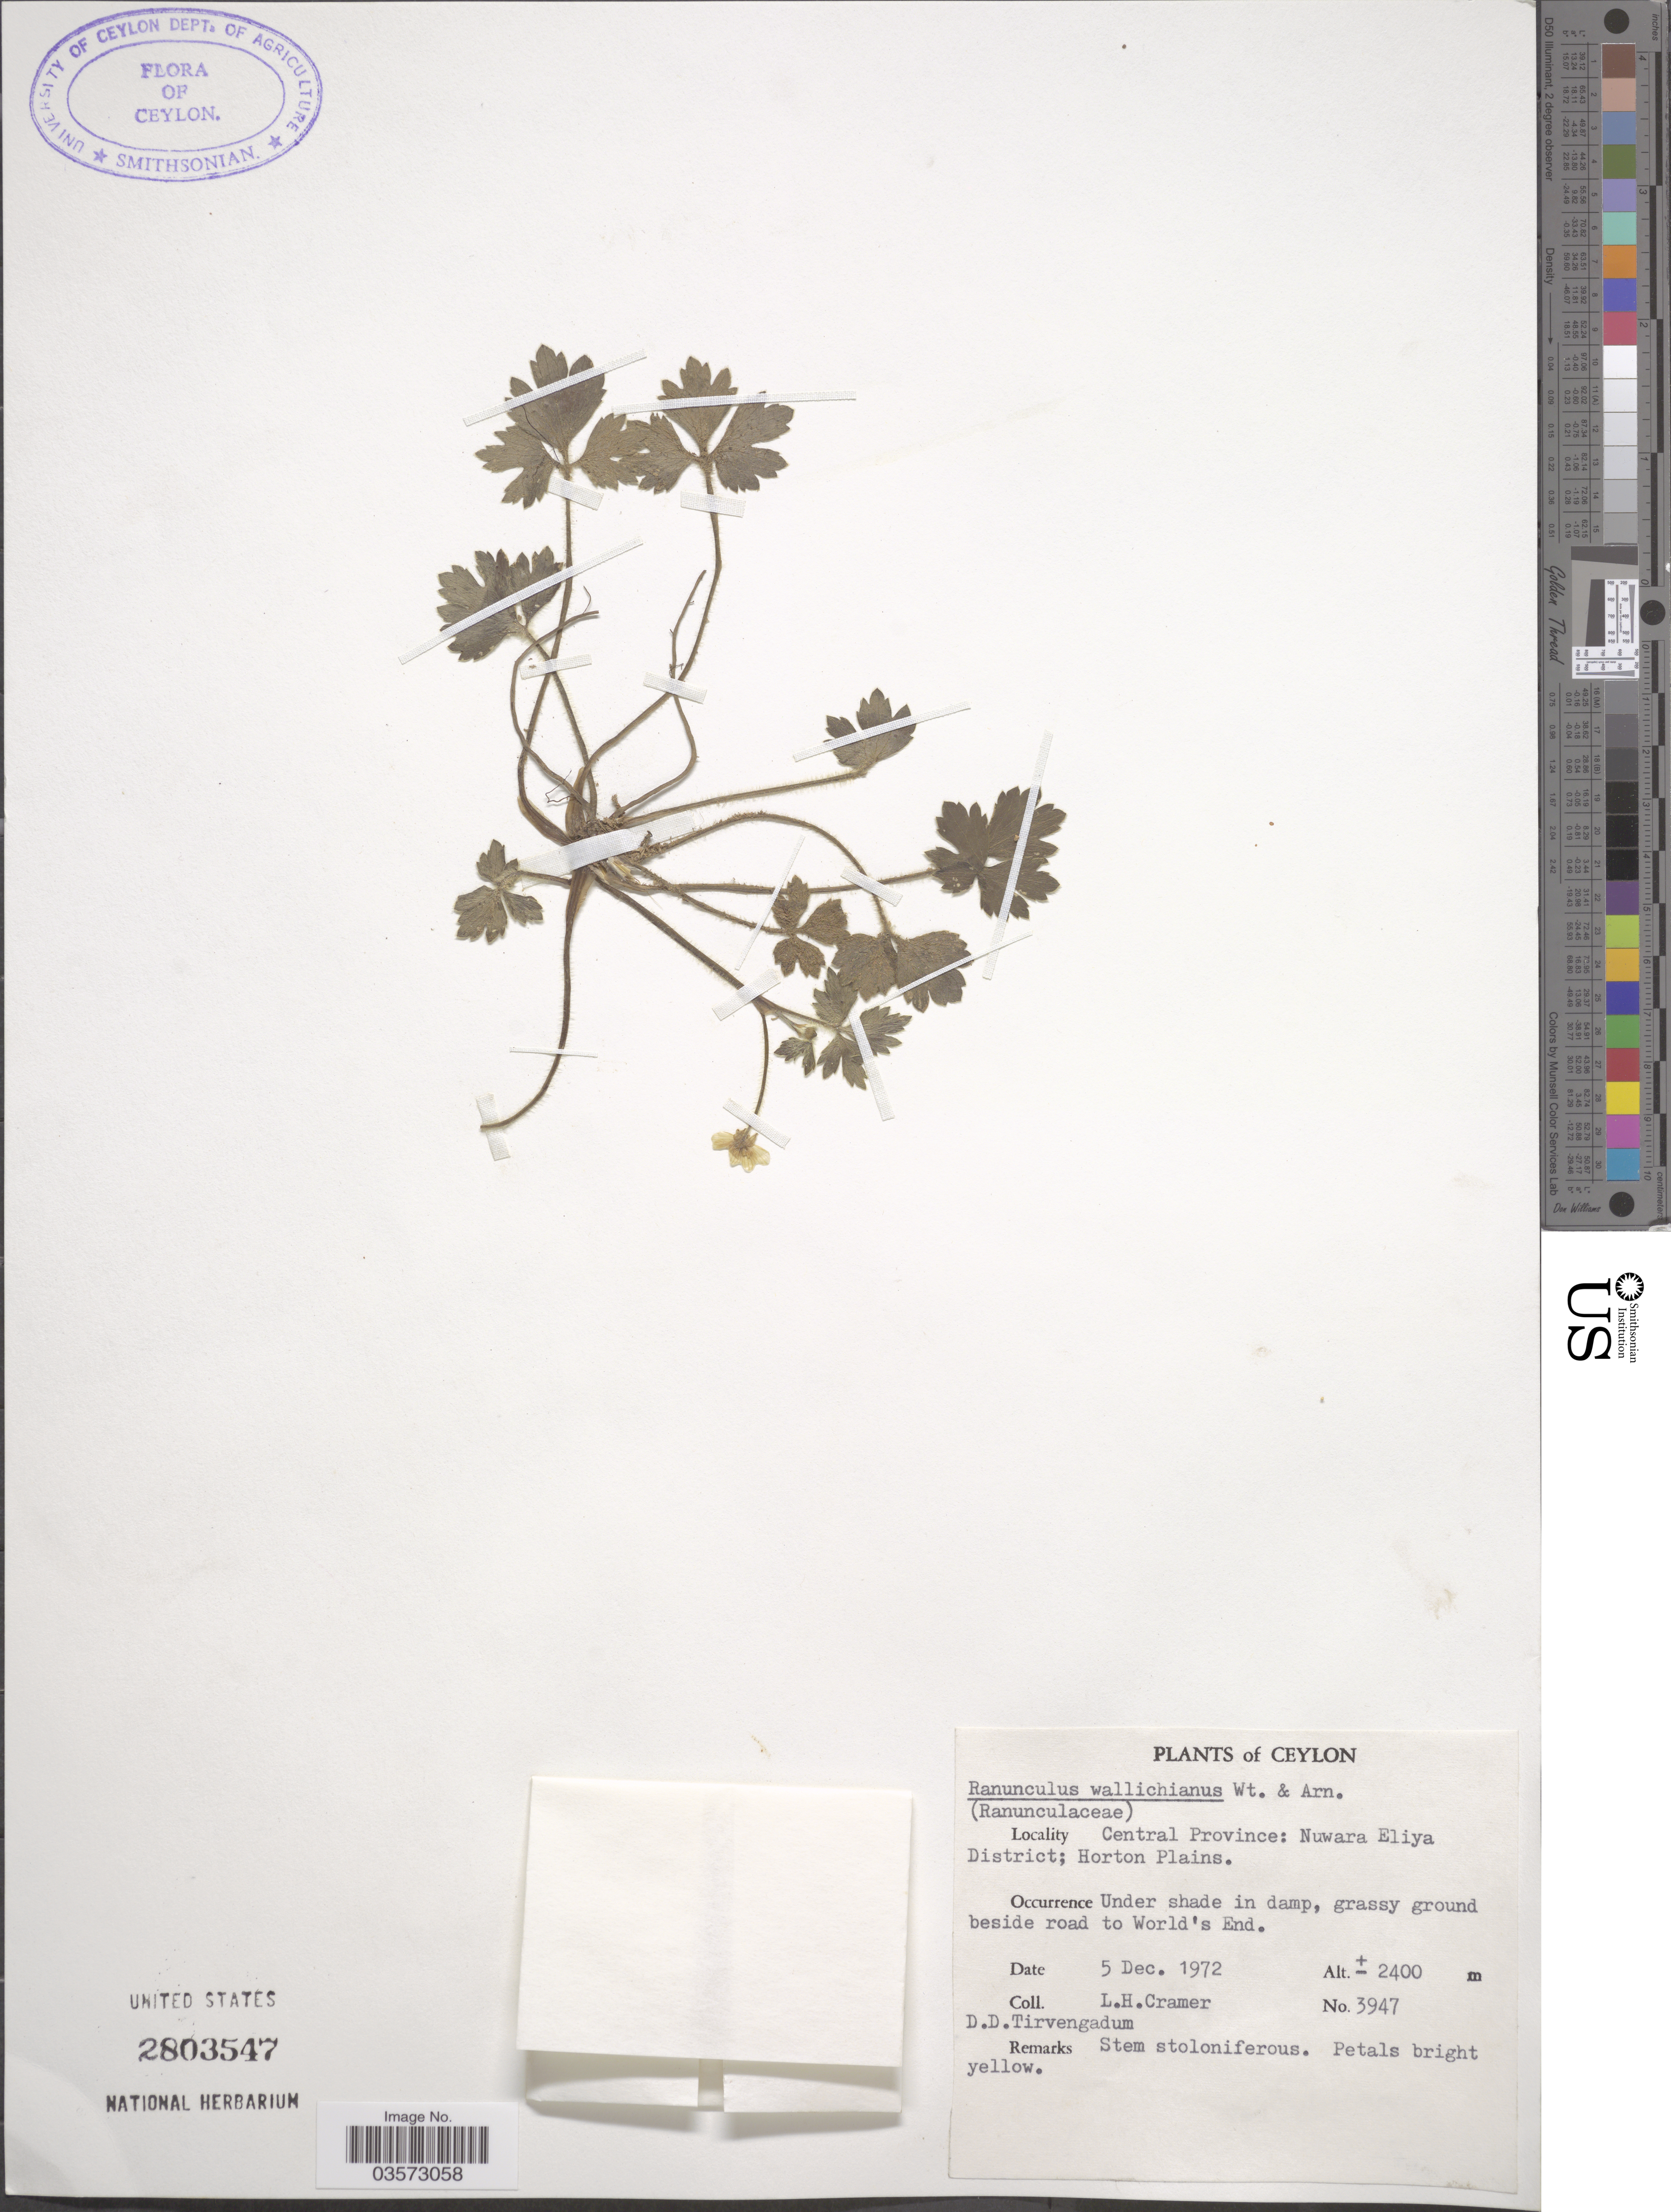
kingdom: Plantae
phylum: Tracheophyta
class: Magnoliopsida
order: Ranunculales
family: Ranunculaceae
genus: Ranunculus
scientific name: Ranunculus wallichianus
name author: Wight & Arn.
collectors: L. H. Cramer & D. Tirvengadum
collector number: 3947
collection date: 1972-12-05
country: Sri Lanka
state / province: Central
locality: Ceylon. Nuwara Eliya District; Horton Plains. Grassy ground beside road to World's End.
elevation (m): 2400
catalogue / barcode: US 2803547